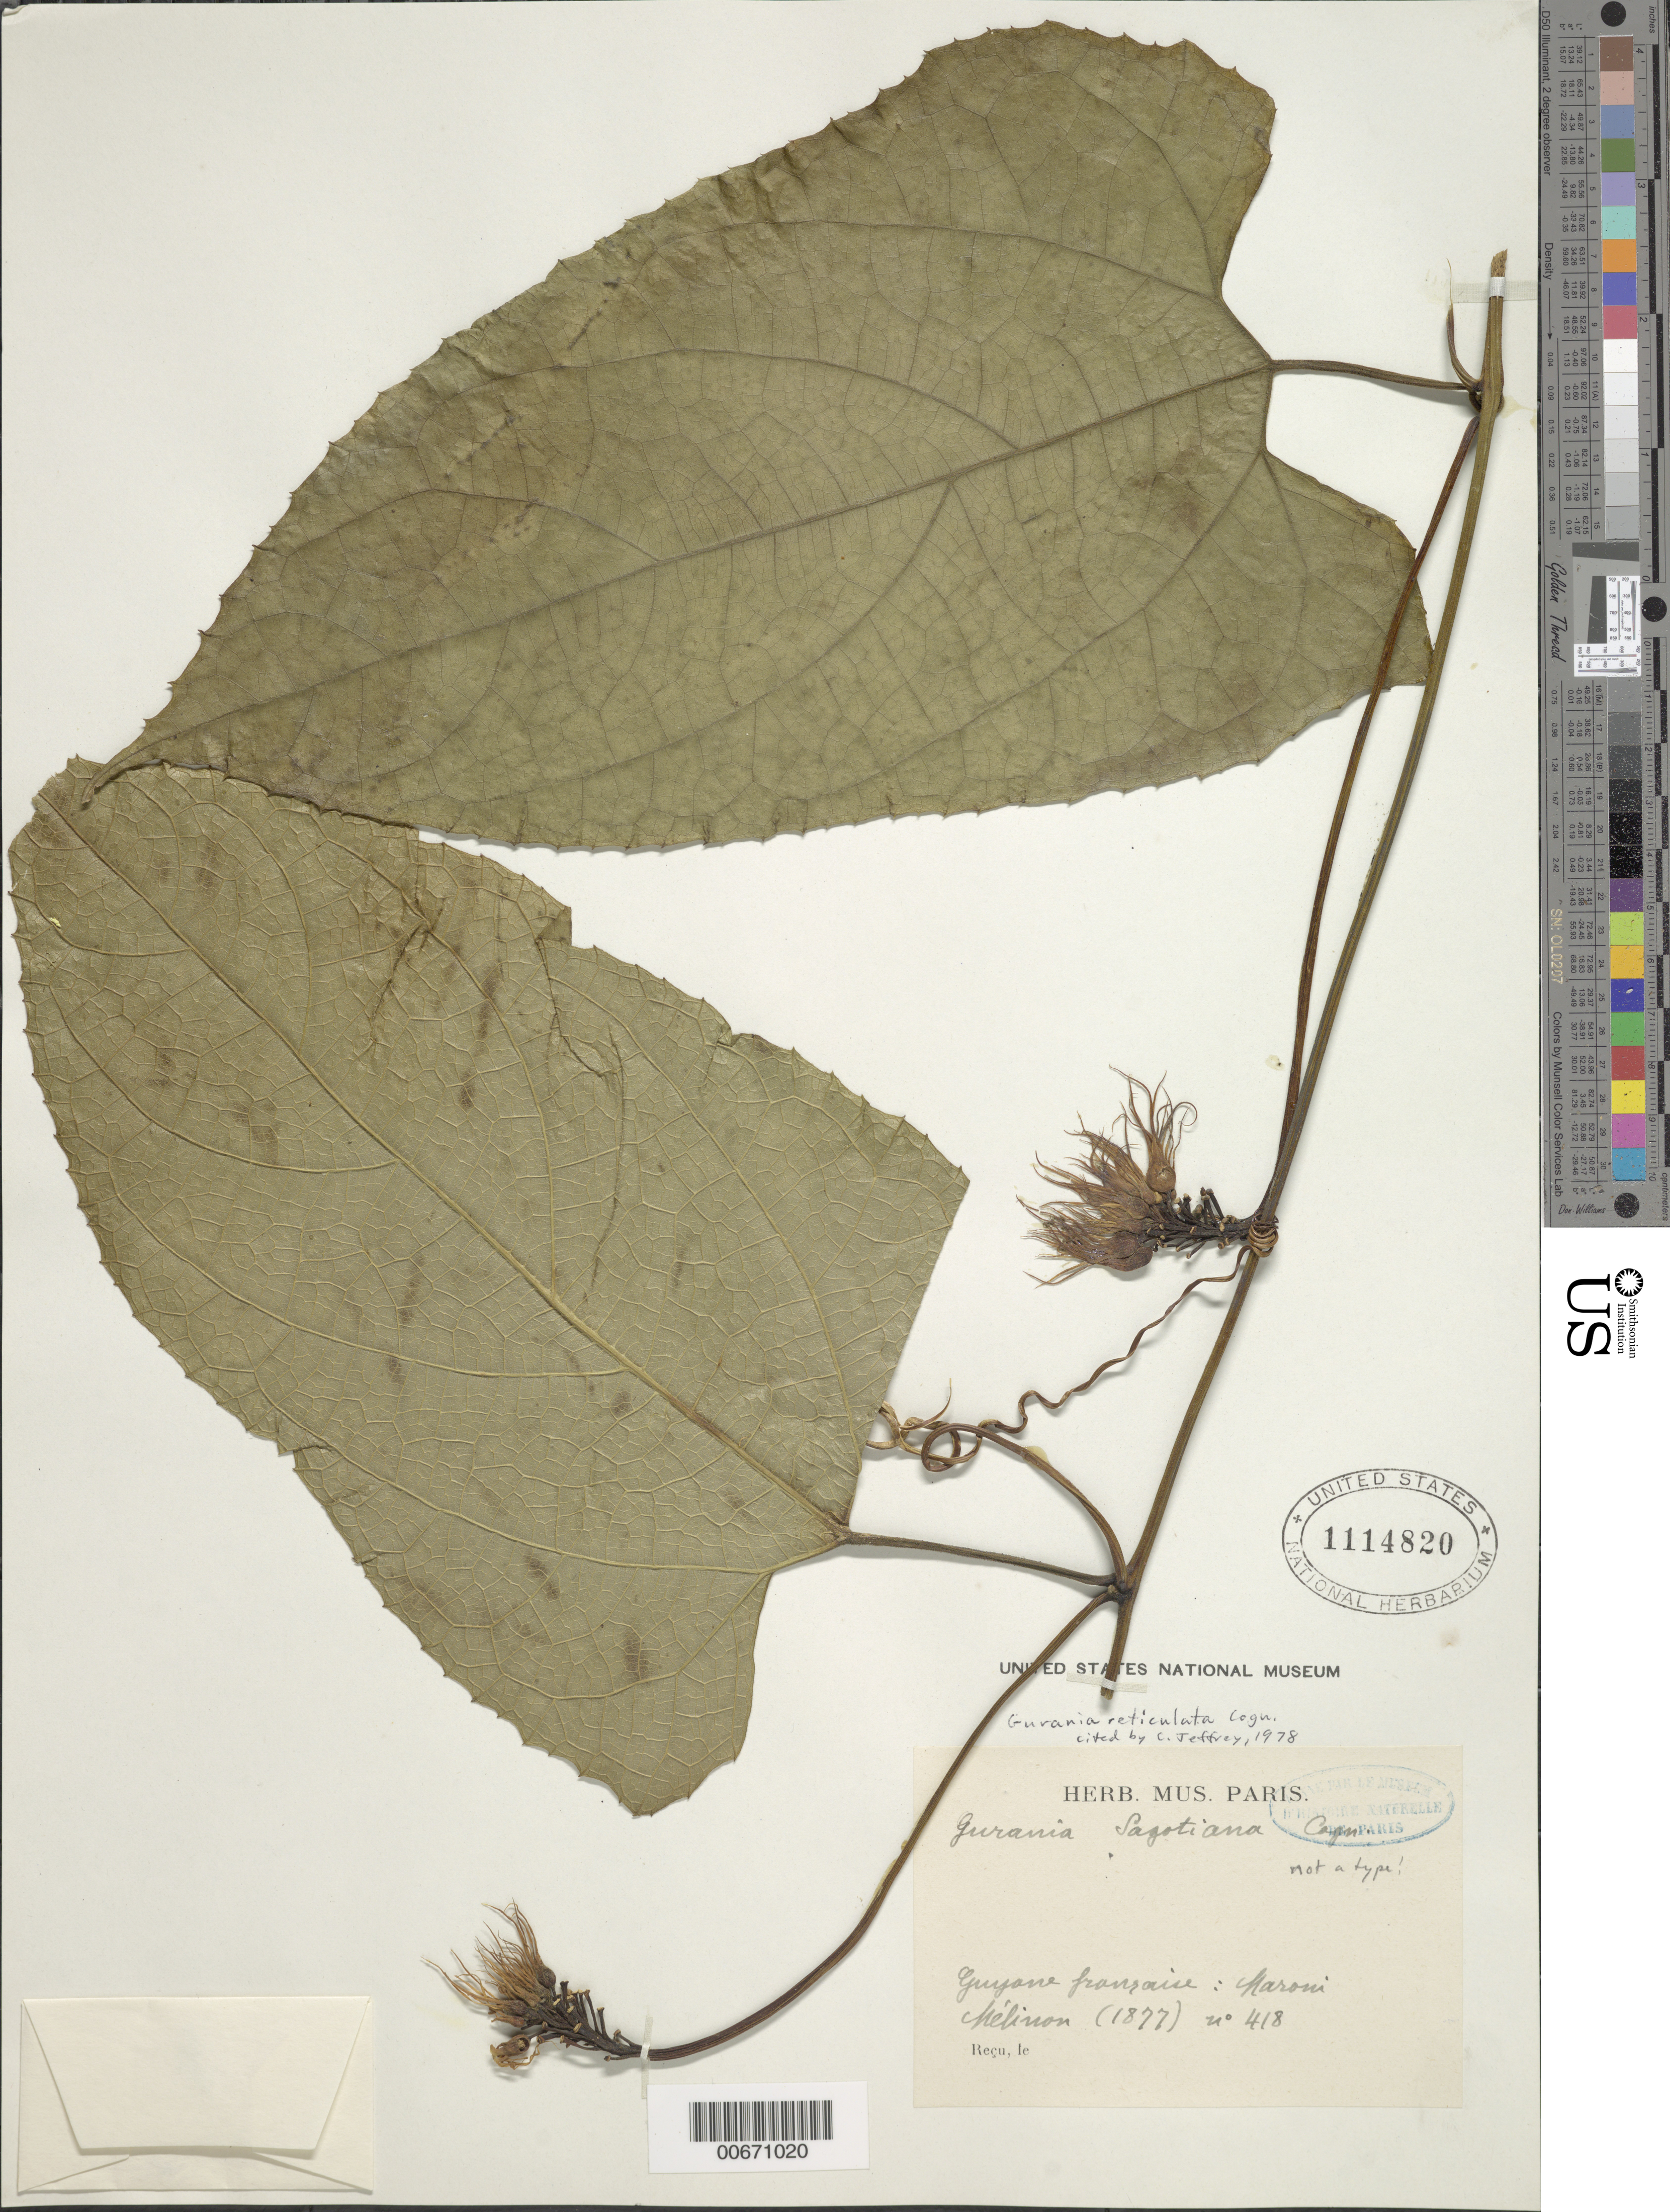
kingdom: Plantae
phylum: Tracheophyta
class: Magnoliopsida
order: Cucurbitales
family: Cucurbitaceae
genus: Gurania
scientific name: Gurania reticulata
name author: Cogn.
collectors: E. Mélinon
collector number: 418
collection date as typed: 1877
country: French Guiana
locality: Maroni R.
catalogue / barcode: US 1114820